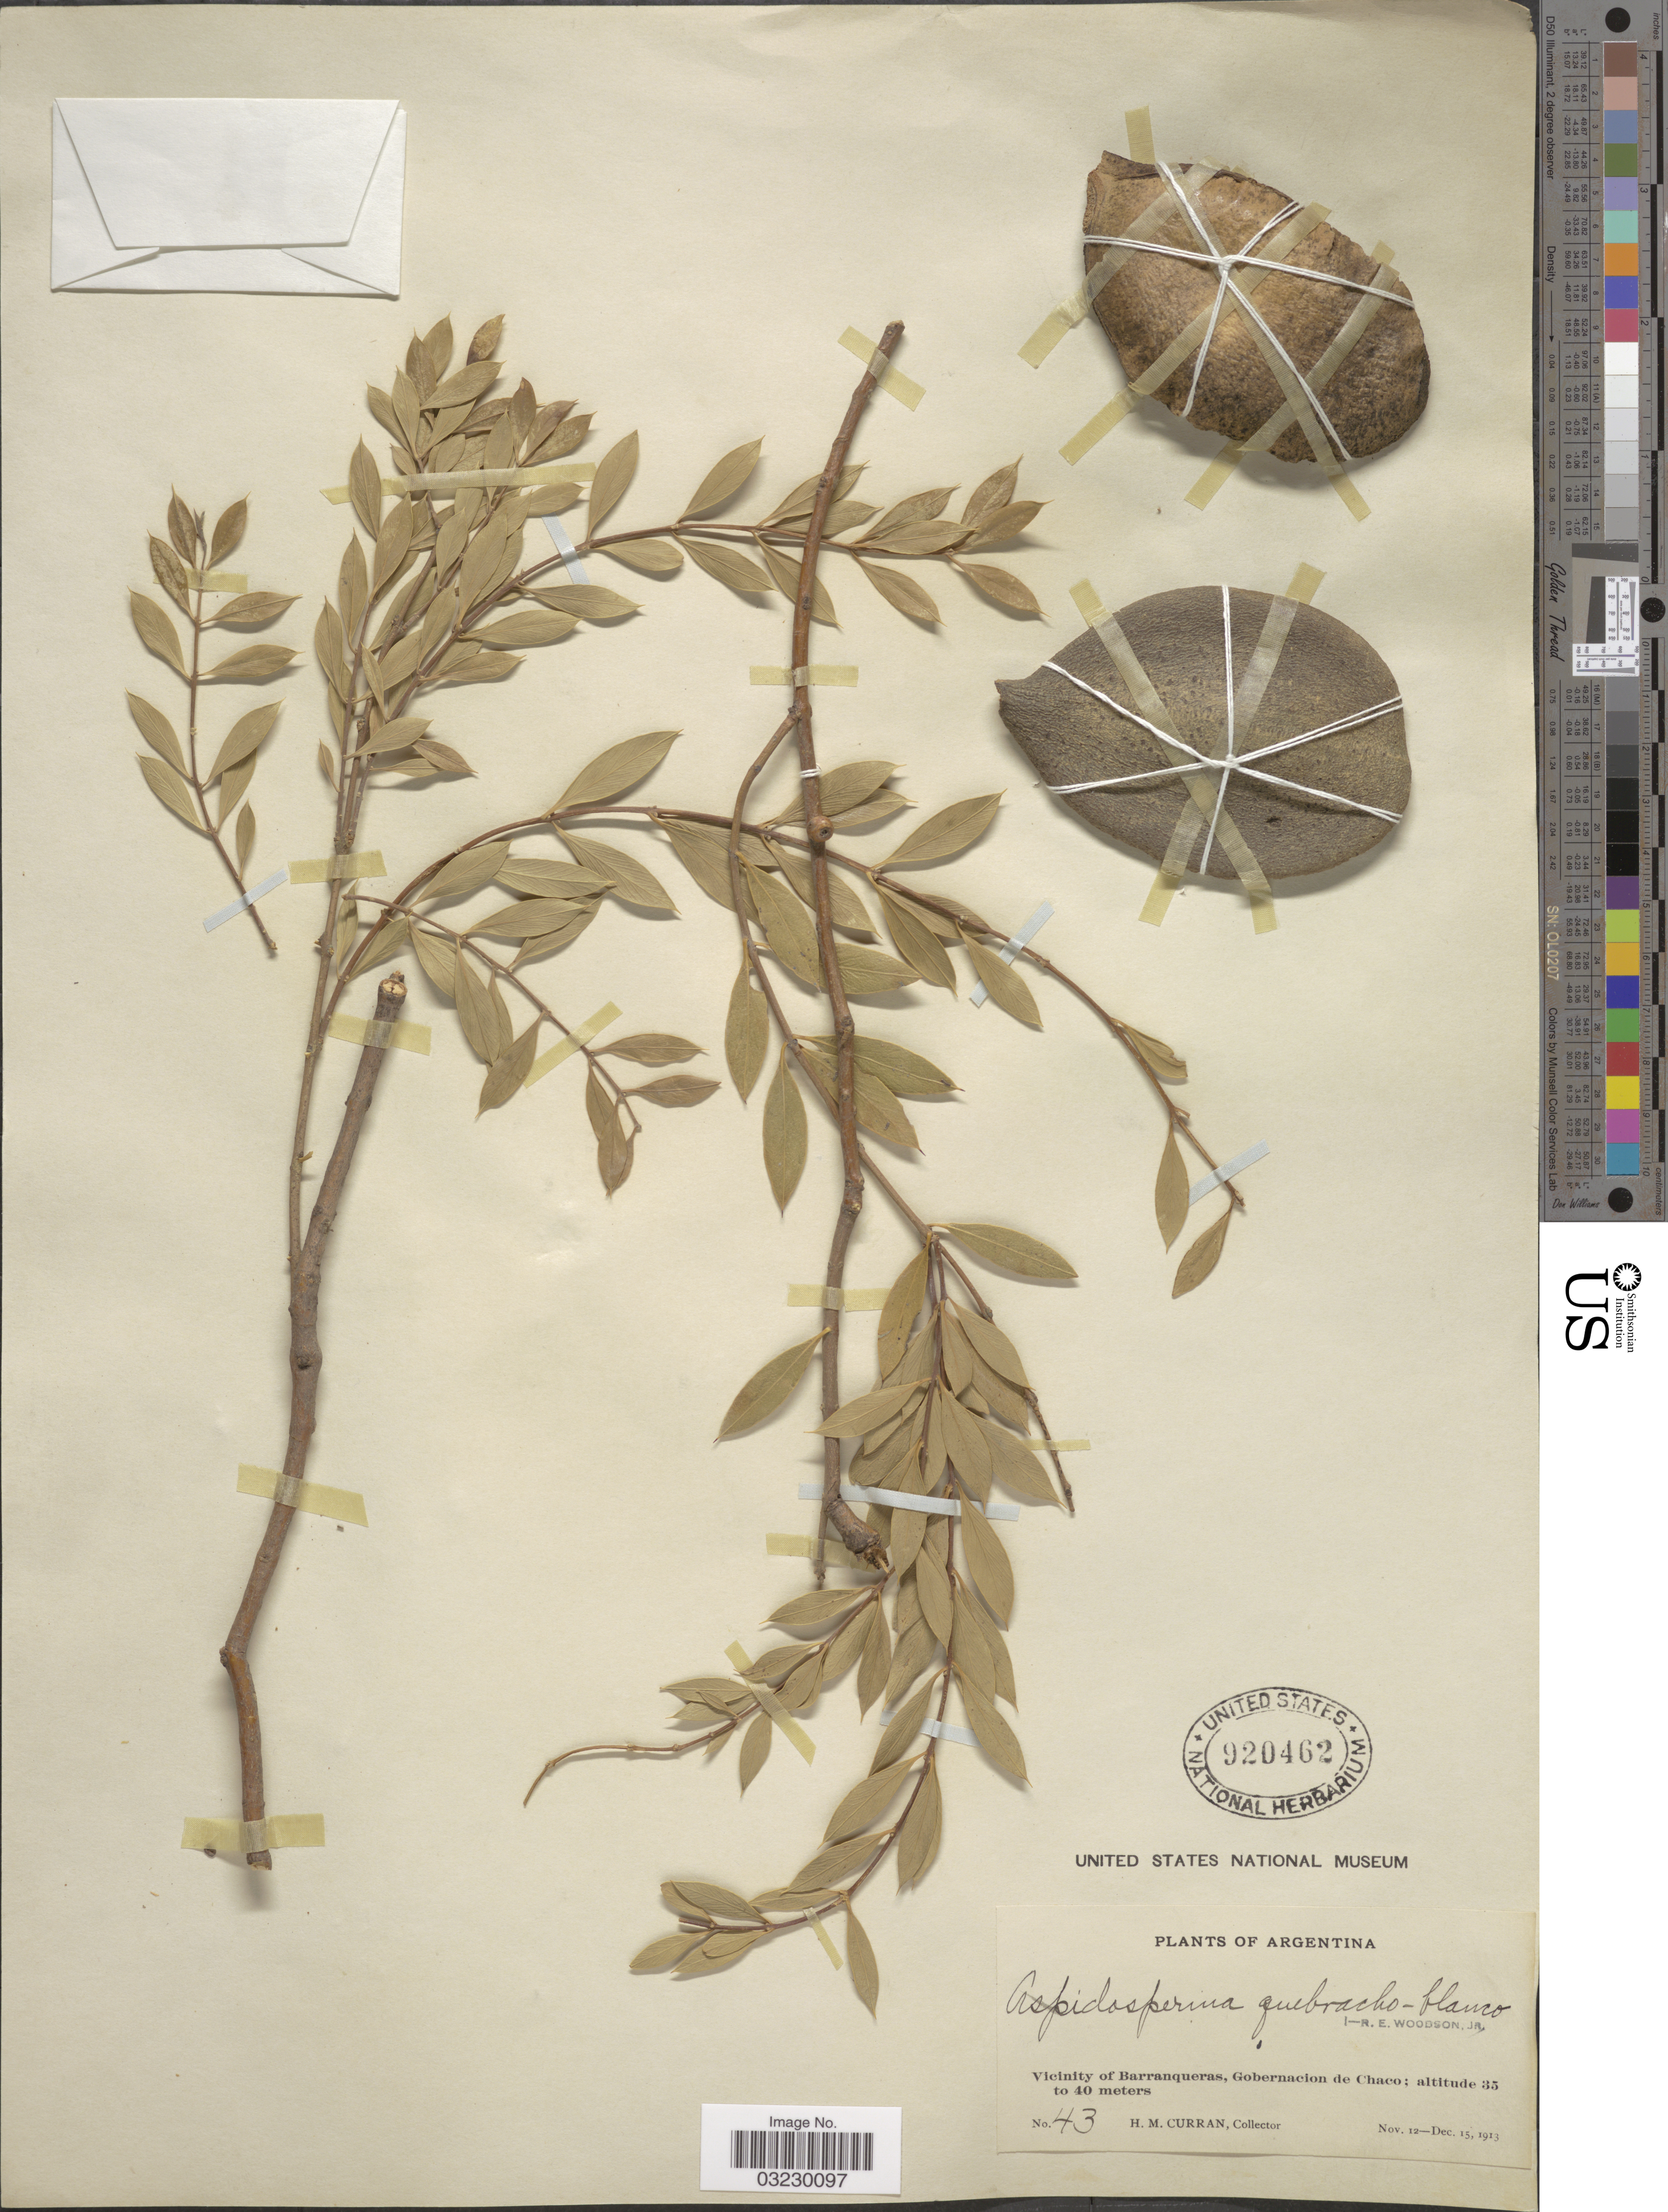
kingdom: Plantae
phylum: Tracheophyta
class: Magnoliopsida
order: Gentianales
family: Apocynaceae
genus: Aspidosperma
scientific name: Aspidosperma quebracho-blanco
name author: Schltdl.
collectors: H. M. Curran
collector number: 43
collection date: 1913-11-12/1913-12-15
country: Argentina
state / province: Chaco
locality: Vicinity of Barranqueras, Gobernacion de Chaco.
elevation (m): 35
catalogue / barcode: US 920462